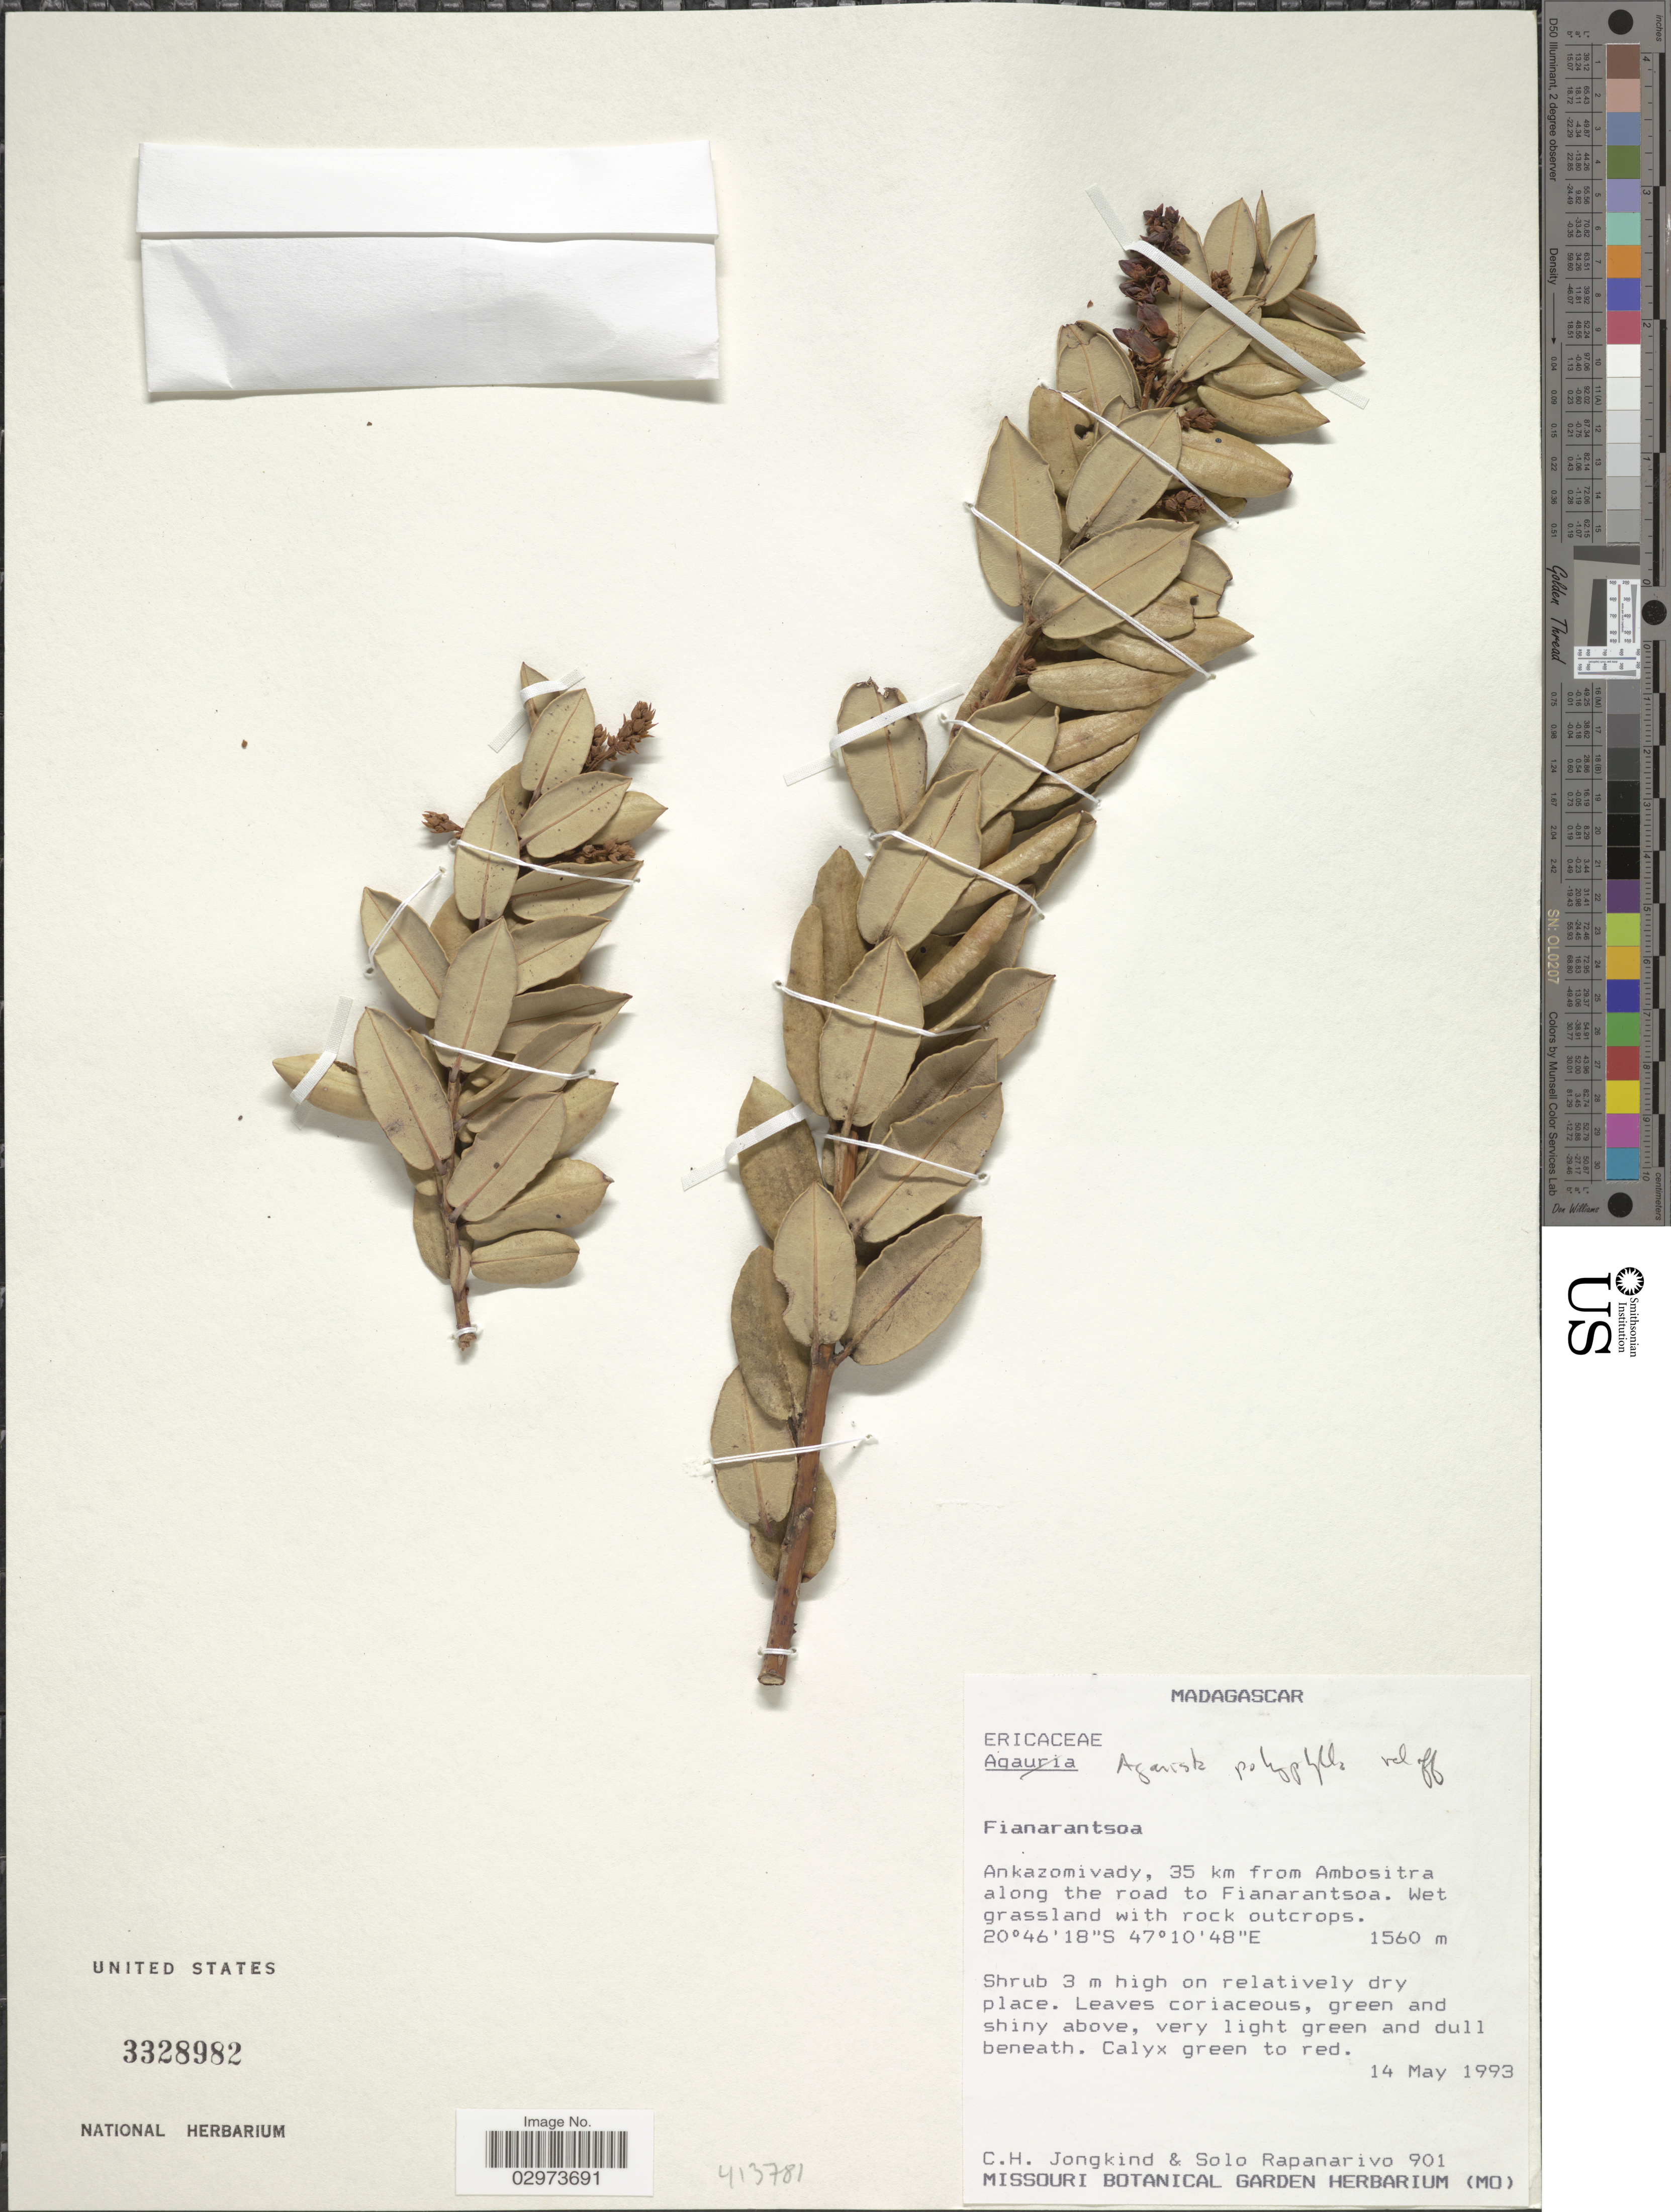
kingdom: Plantae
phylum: Tracheophyta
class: Magnoliopsida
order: Ericales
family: Ericaceae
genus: Agarista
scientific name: Agarista salicifolia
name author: (Lam.) G. Don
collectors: C. Jongkind & S. Rapanarivo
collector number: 901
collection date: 1993-05-14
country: Madagascar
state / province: Amoron'i Mania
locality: Ankazomivady, 35 km from Ambositra along the road to Fianarantsoa.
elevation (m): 1560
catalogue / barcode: US 3328982